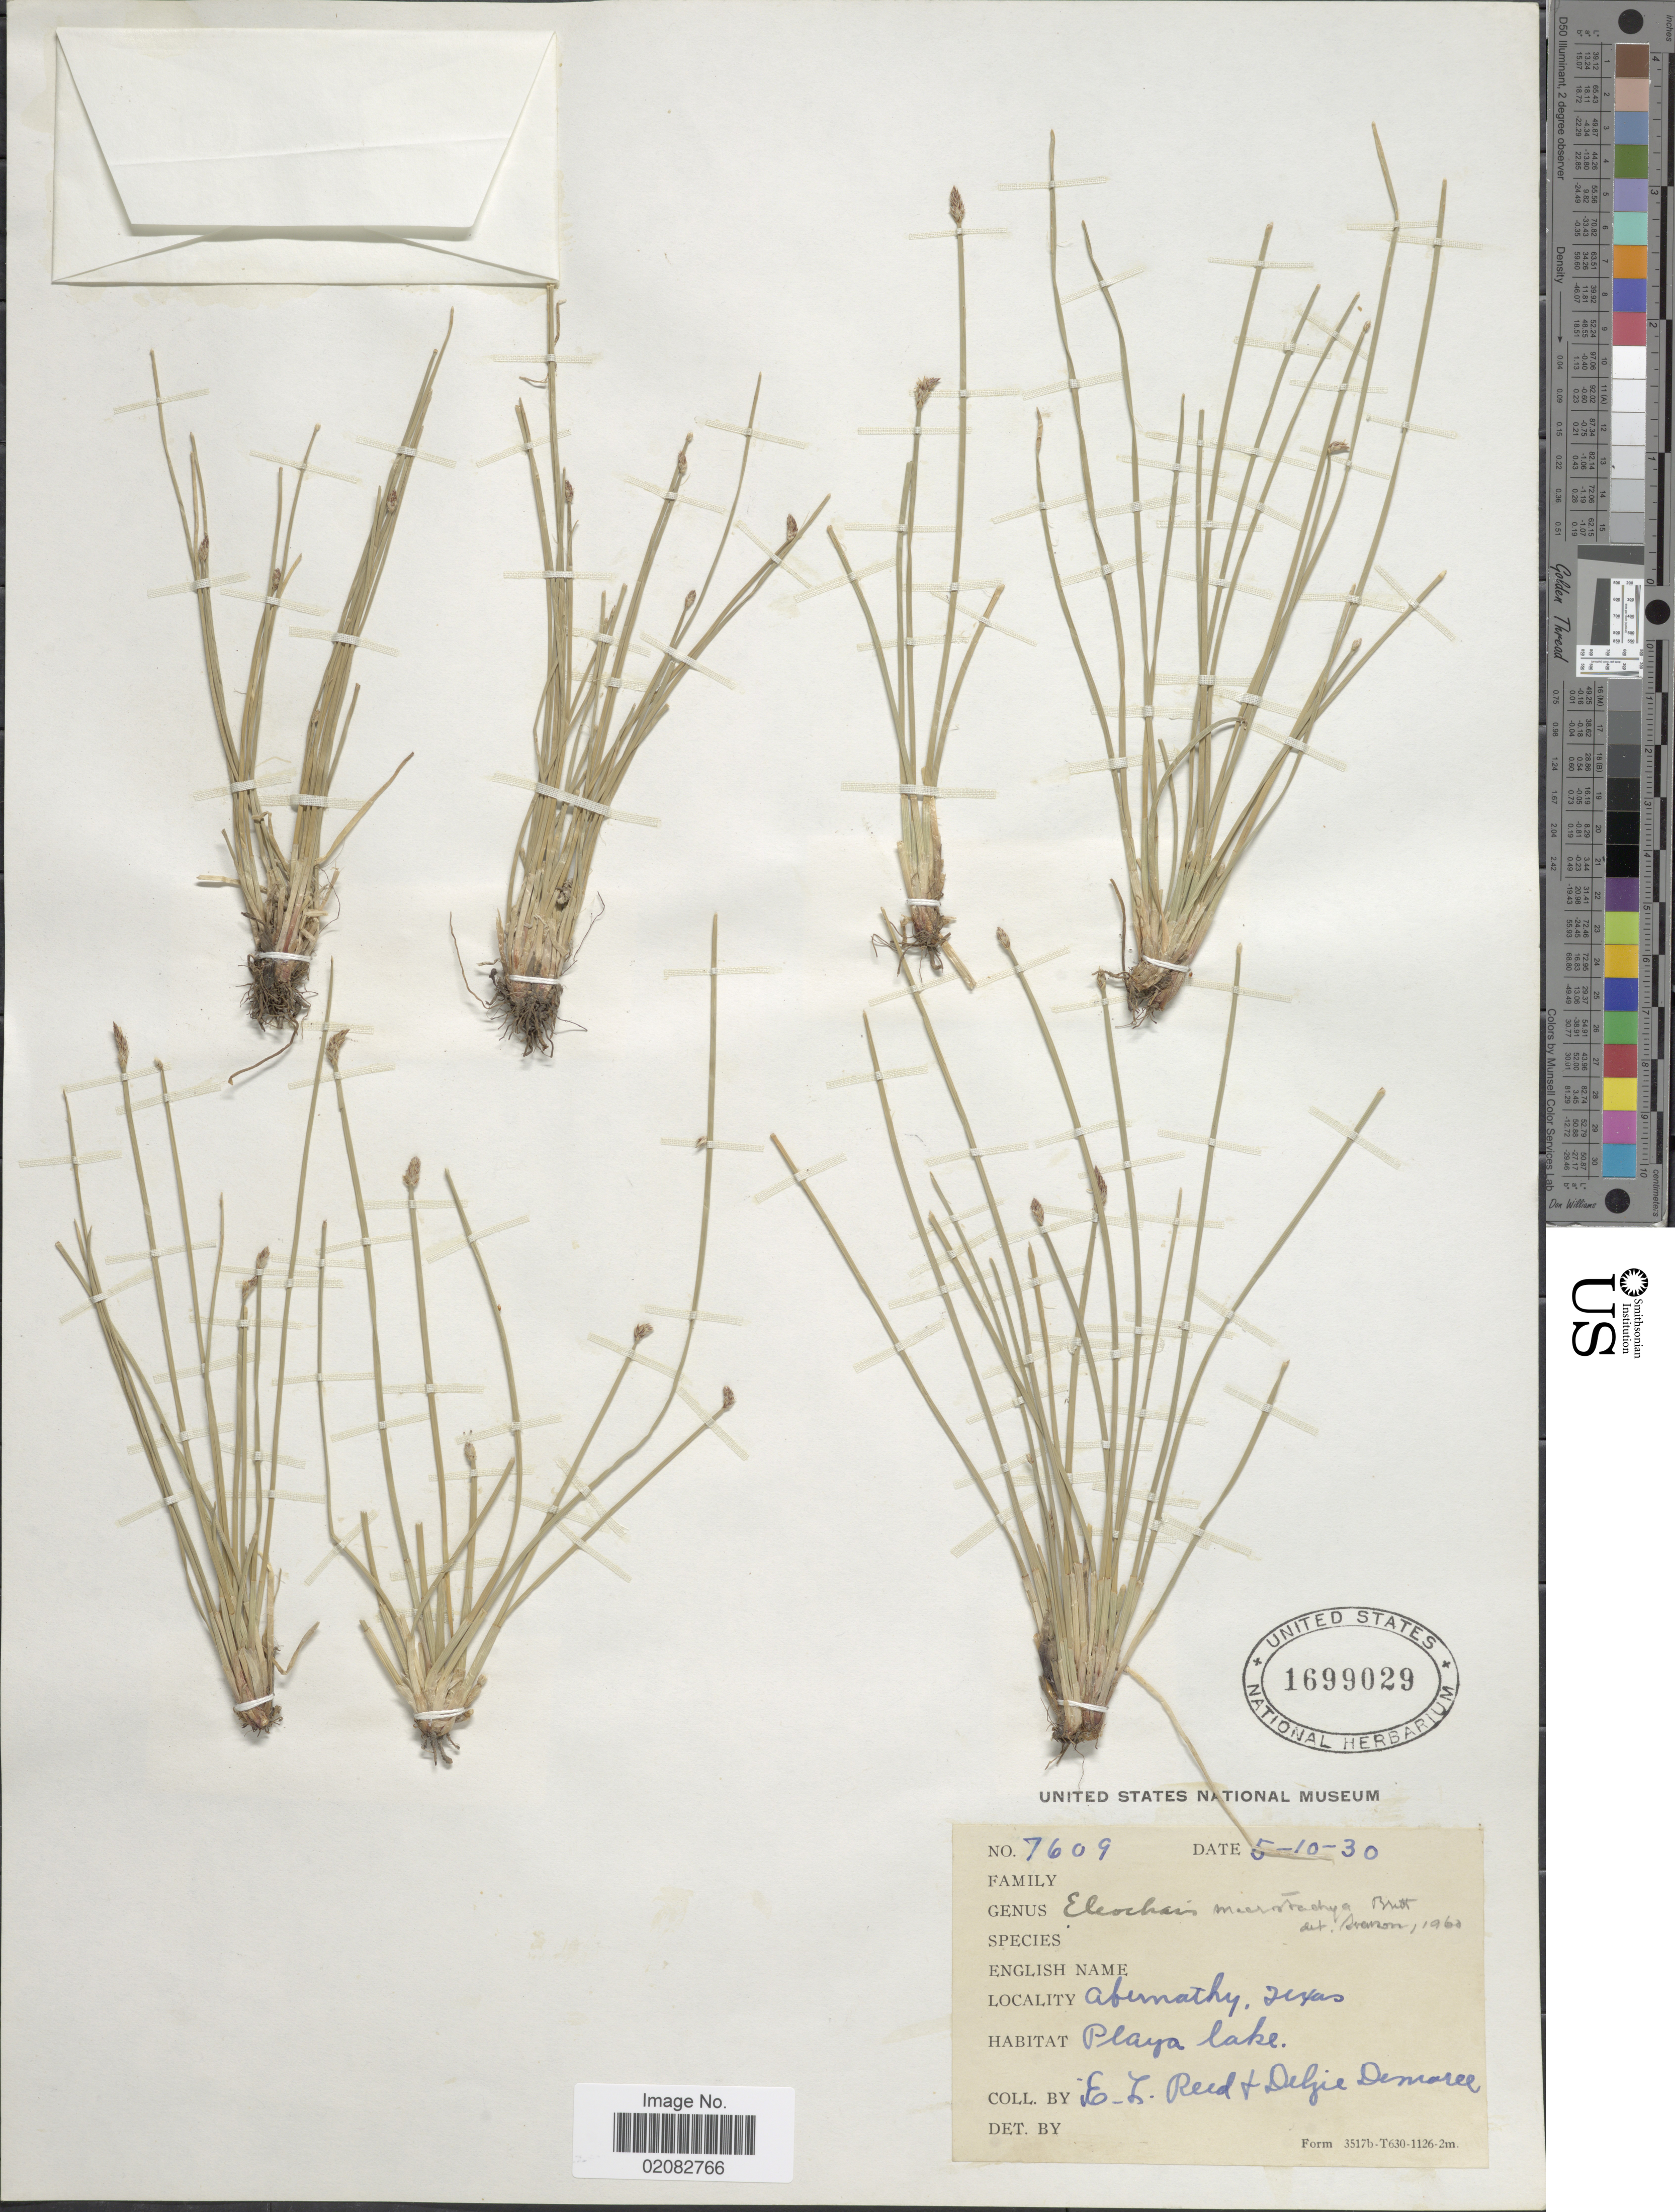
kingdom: Plantae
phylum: Tracheophyta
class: Liliopsida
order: Poales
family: Cyperaceae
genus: Eleocharis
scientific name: Eleocharis macrostachya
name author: Britton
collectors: E. Reed & D. Demaree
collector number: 7609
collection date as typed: Transcribed d/m/y: 10/5/30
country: United States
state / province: Texas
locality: Abernaty, Playa Lake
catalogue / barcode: US 1699029